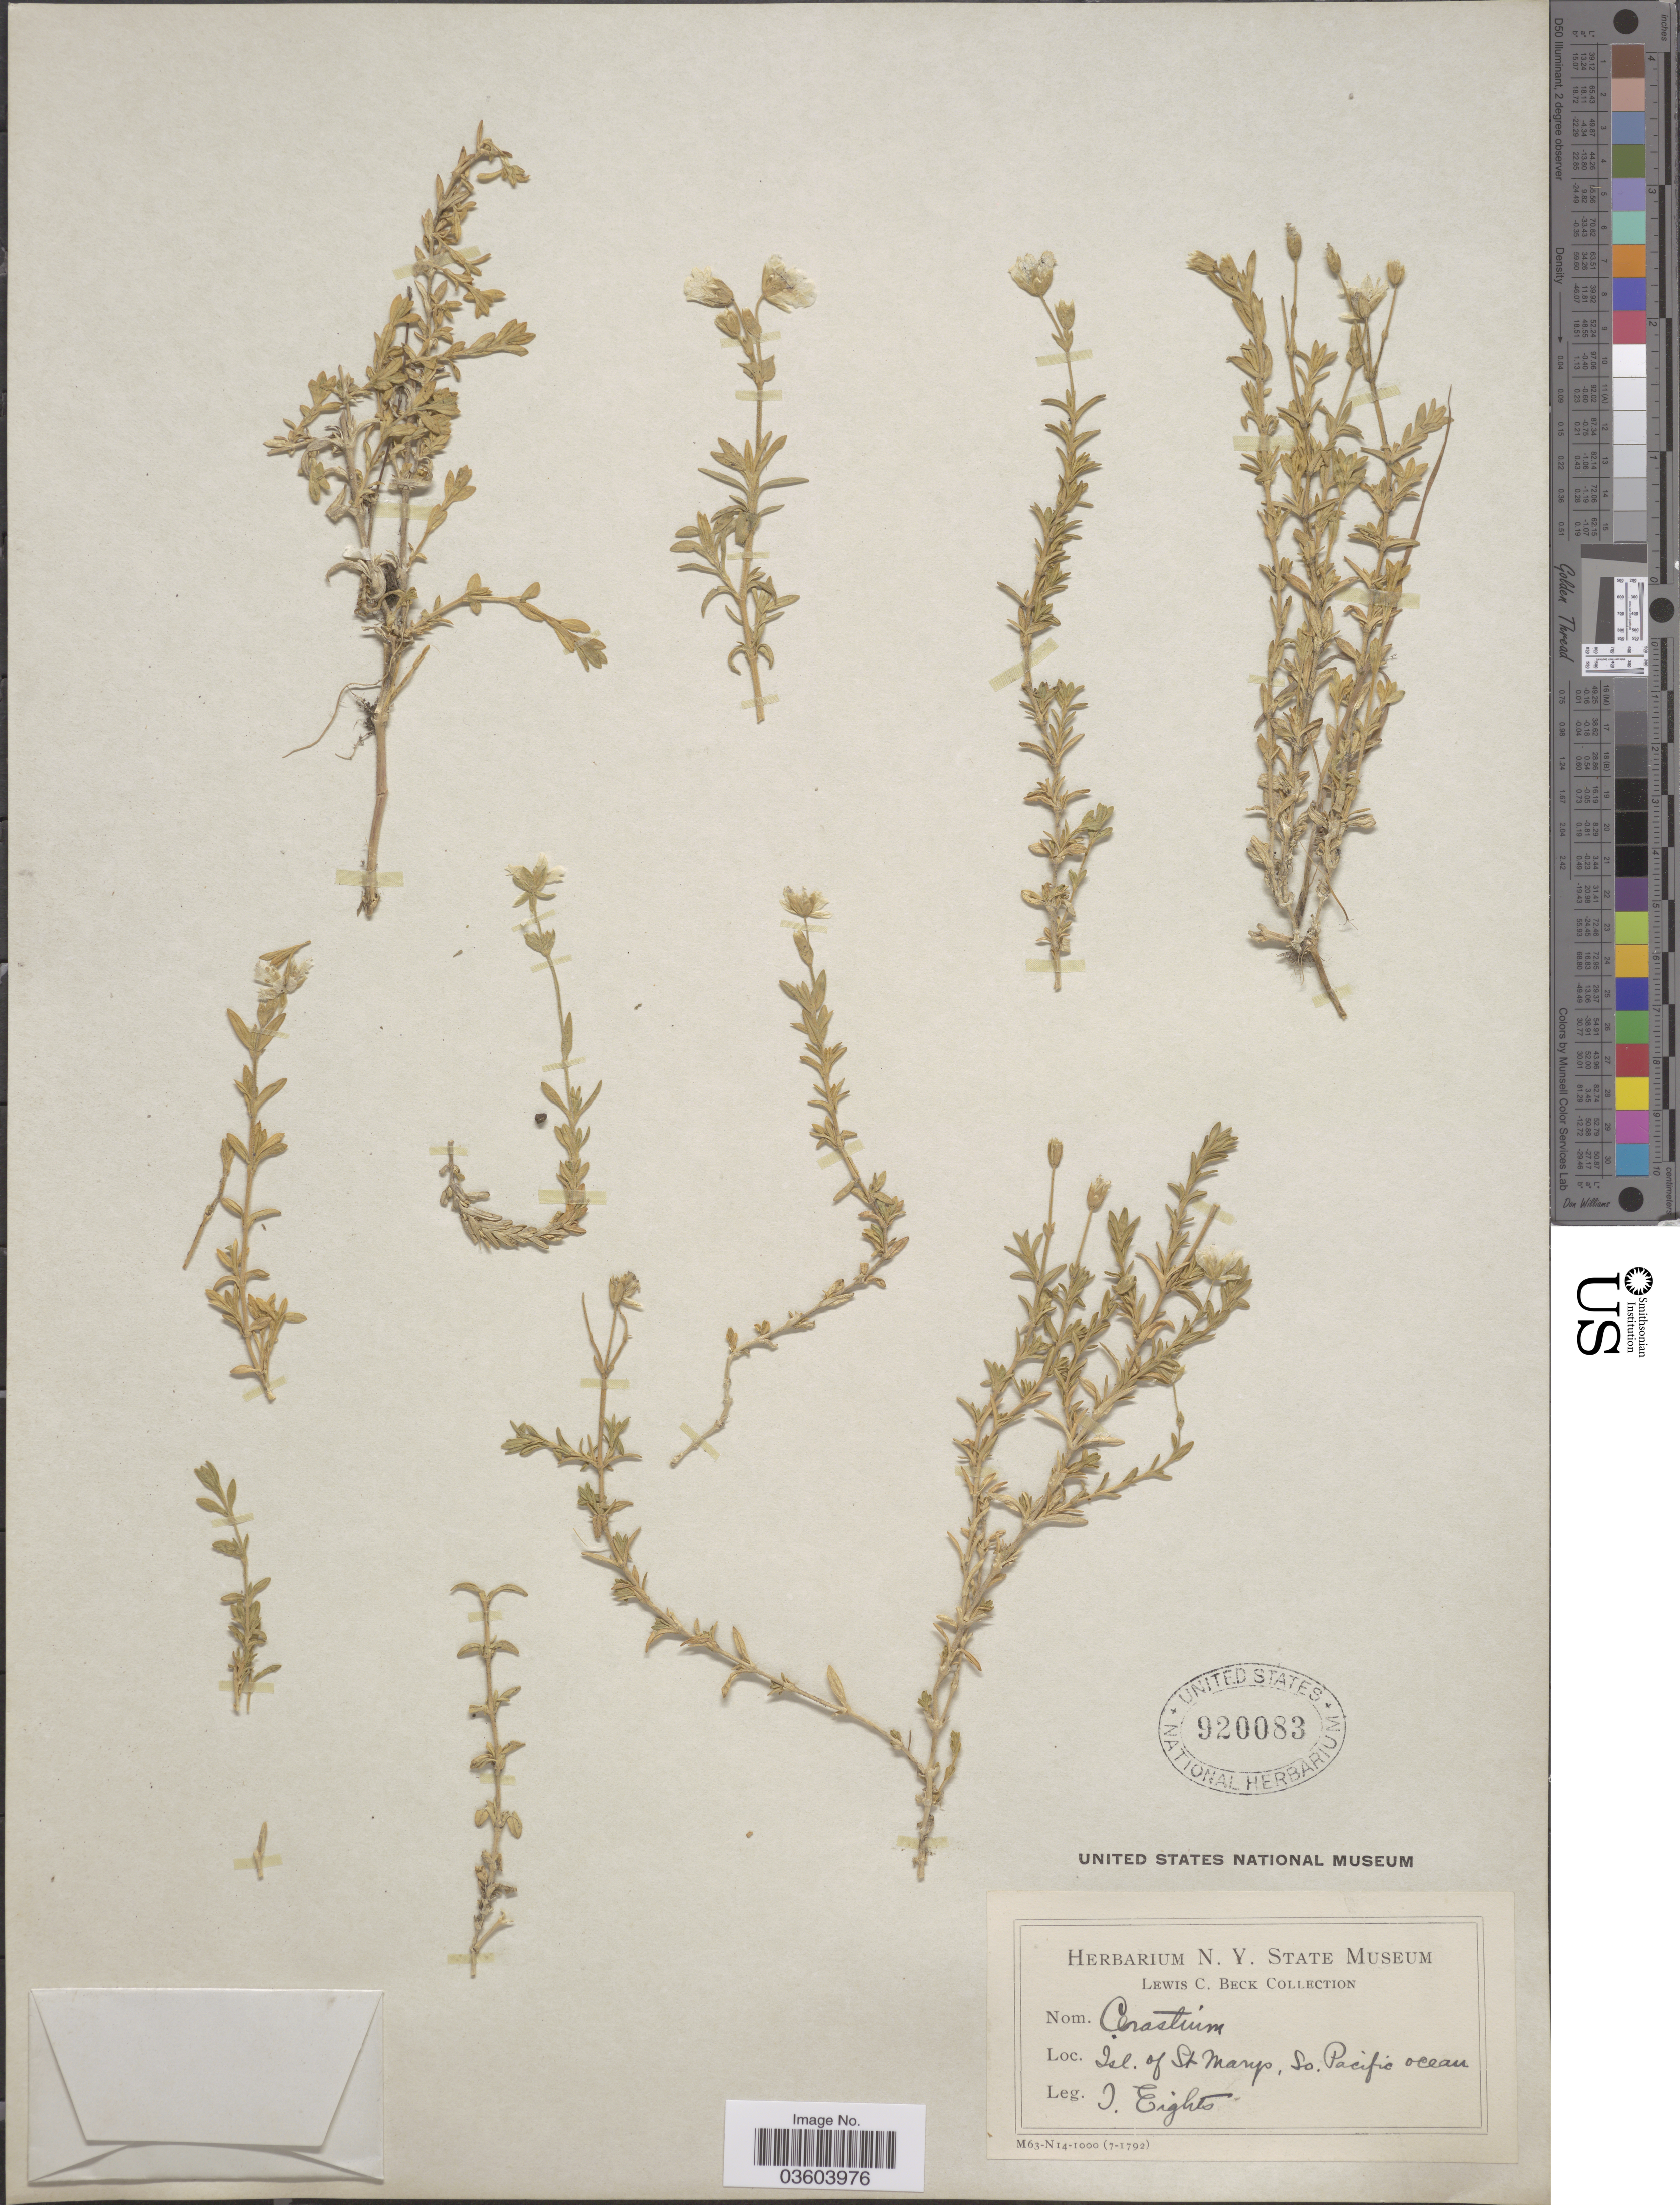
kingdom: Plantae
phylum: Tracheophyta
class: Magnoliopsida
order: Caryophyllales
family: Caryophyllaceae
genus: Cerastium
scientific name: Cerastium sp.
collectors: I. Eights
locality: Isl. of St Marys, So. Pacific ocean.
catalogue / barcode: US 920083